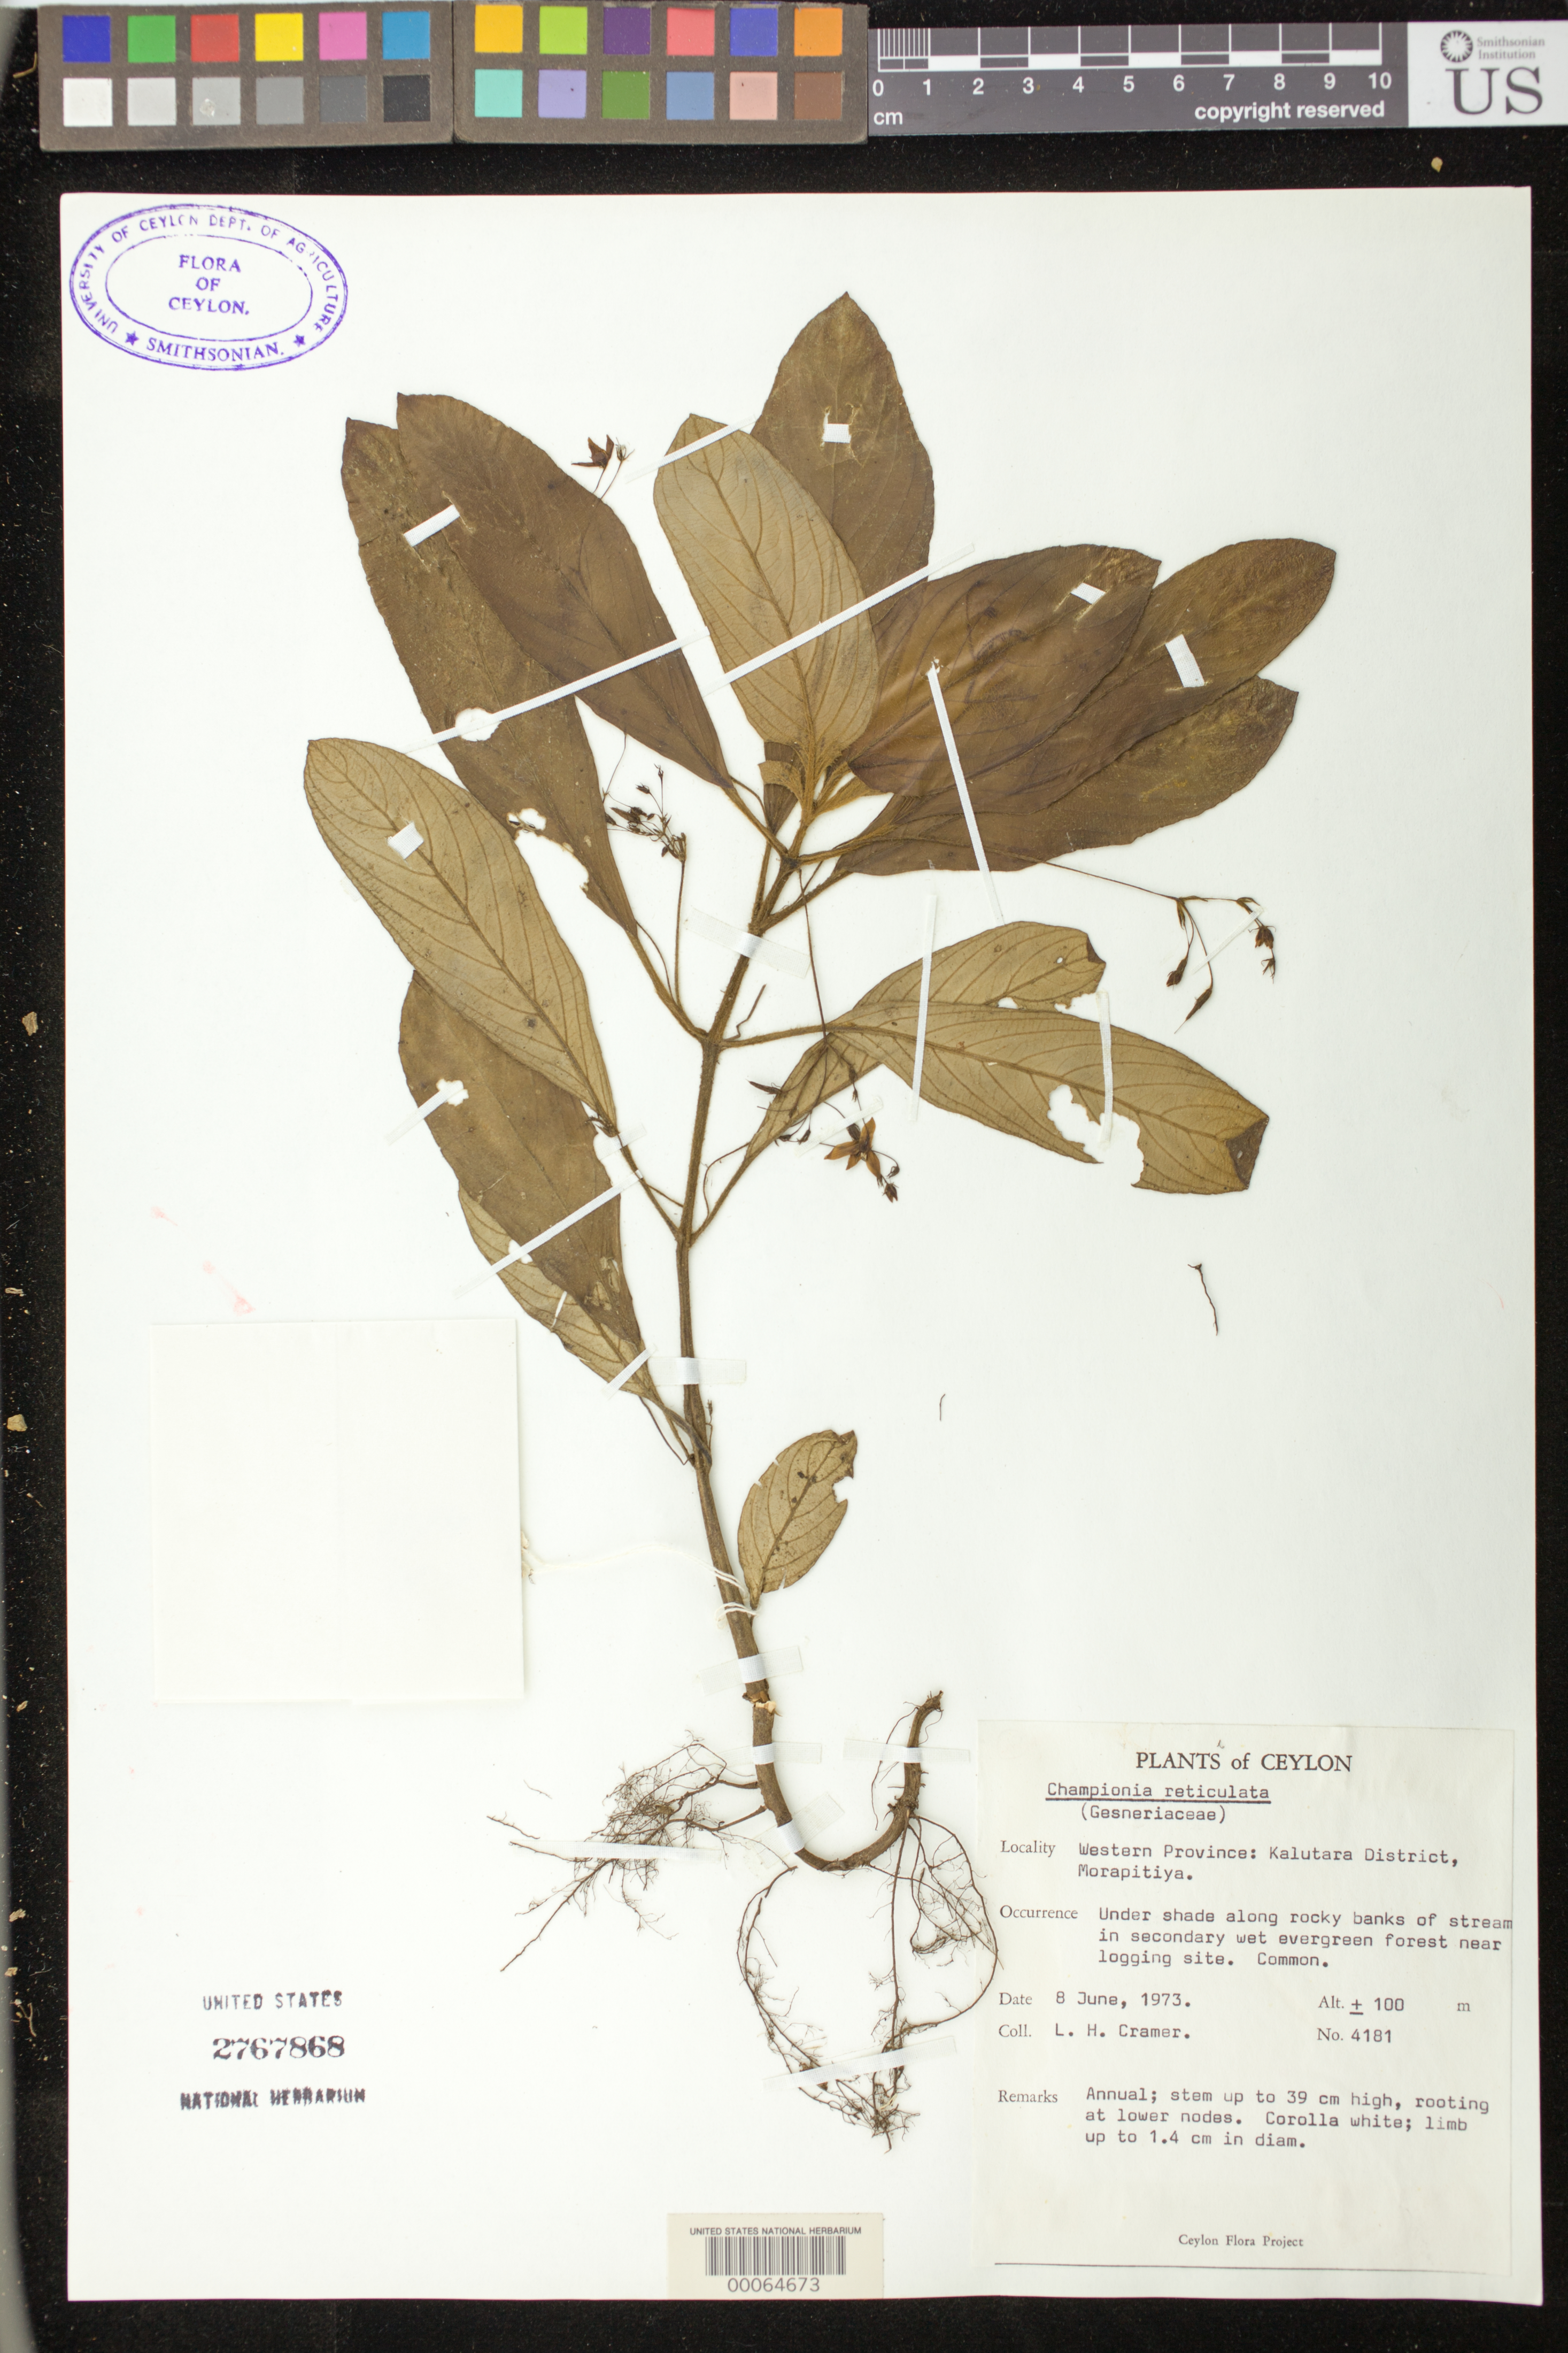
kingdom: Plantae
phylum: Tracheophyta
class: Magnoliopsida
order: Lamiales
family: Gesneriaceae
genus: Championia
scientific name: Championia reticulata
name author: Gardner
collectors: L. H. Cramer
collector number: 4181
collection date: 1973-06-08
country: Sri Lanka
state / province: Western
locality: Kalutara District, Morapitiya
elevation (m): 100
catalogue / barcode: US 2767868